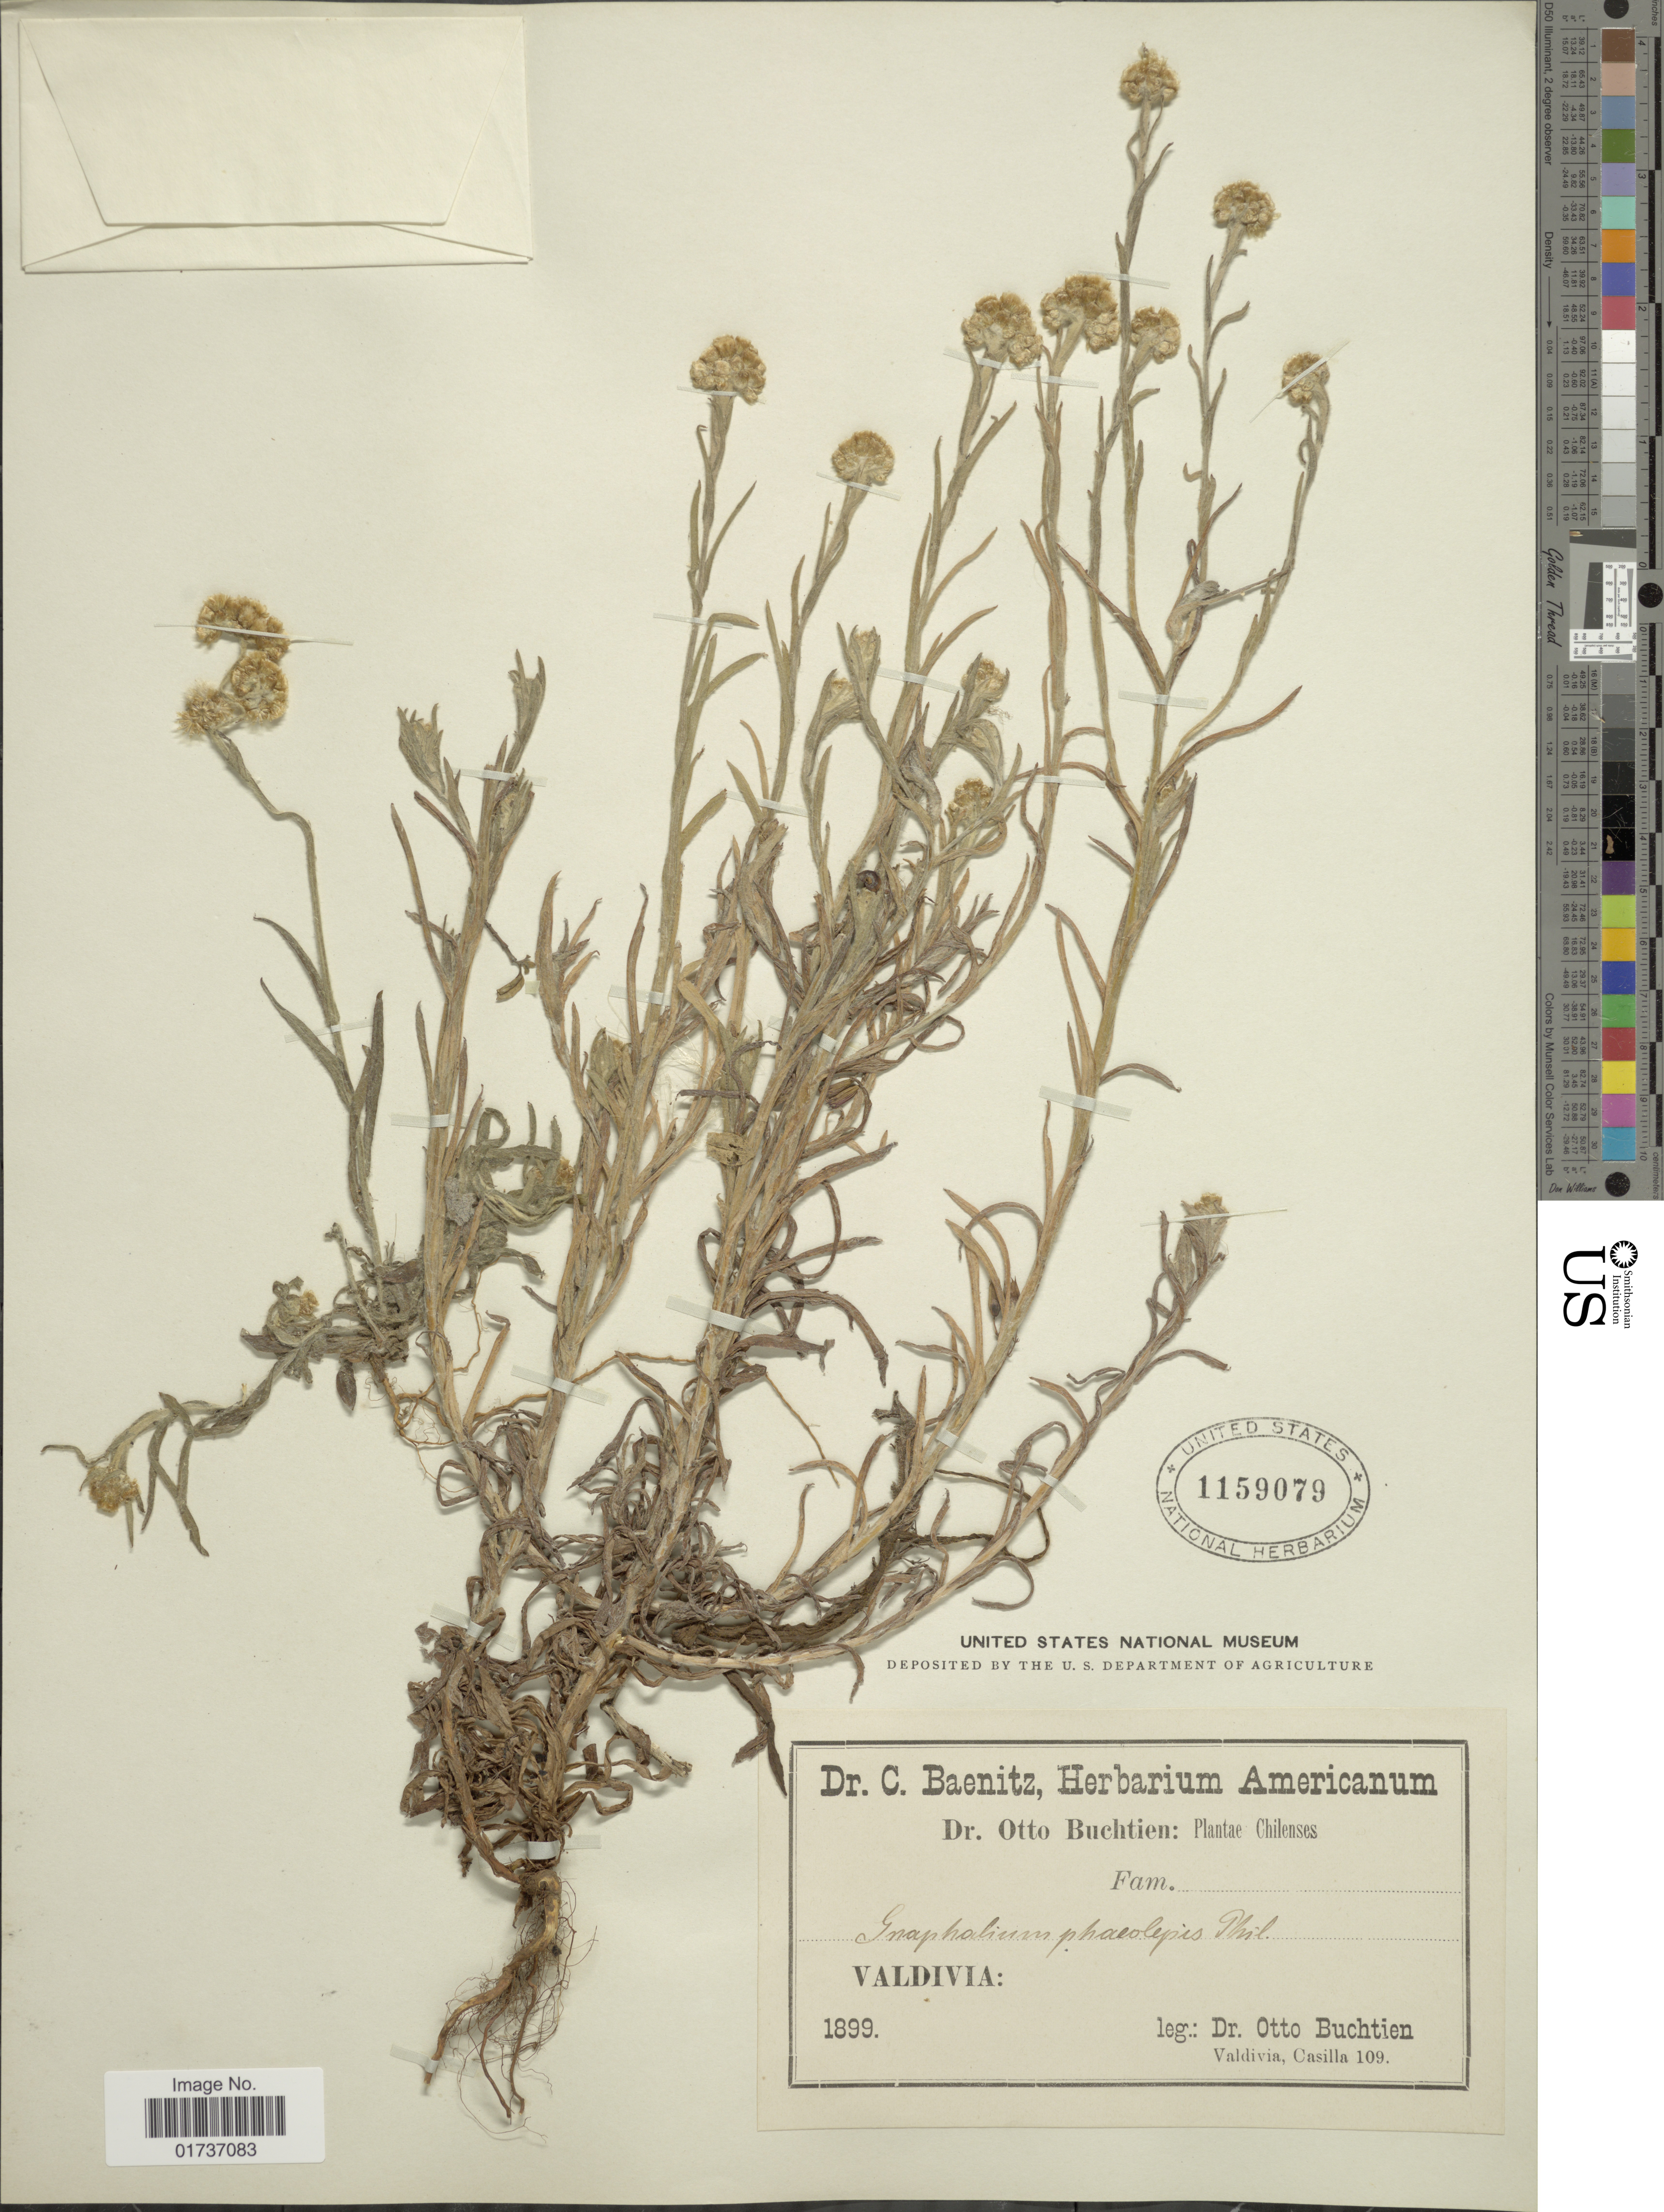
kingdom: Plantae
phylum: Tracheophyta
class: Magnoliopsida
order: Asterales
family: Asteraceae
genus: Gnaphalium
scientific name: Gnaphalium phaeolepis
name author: Phil.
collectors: O. Buchtien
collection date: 1899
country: Chile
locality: Valdivia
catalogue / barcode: US 1159079